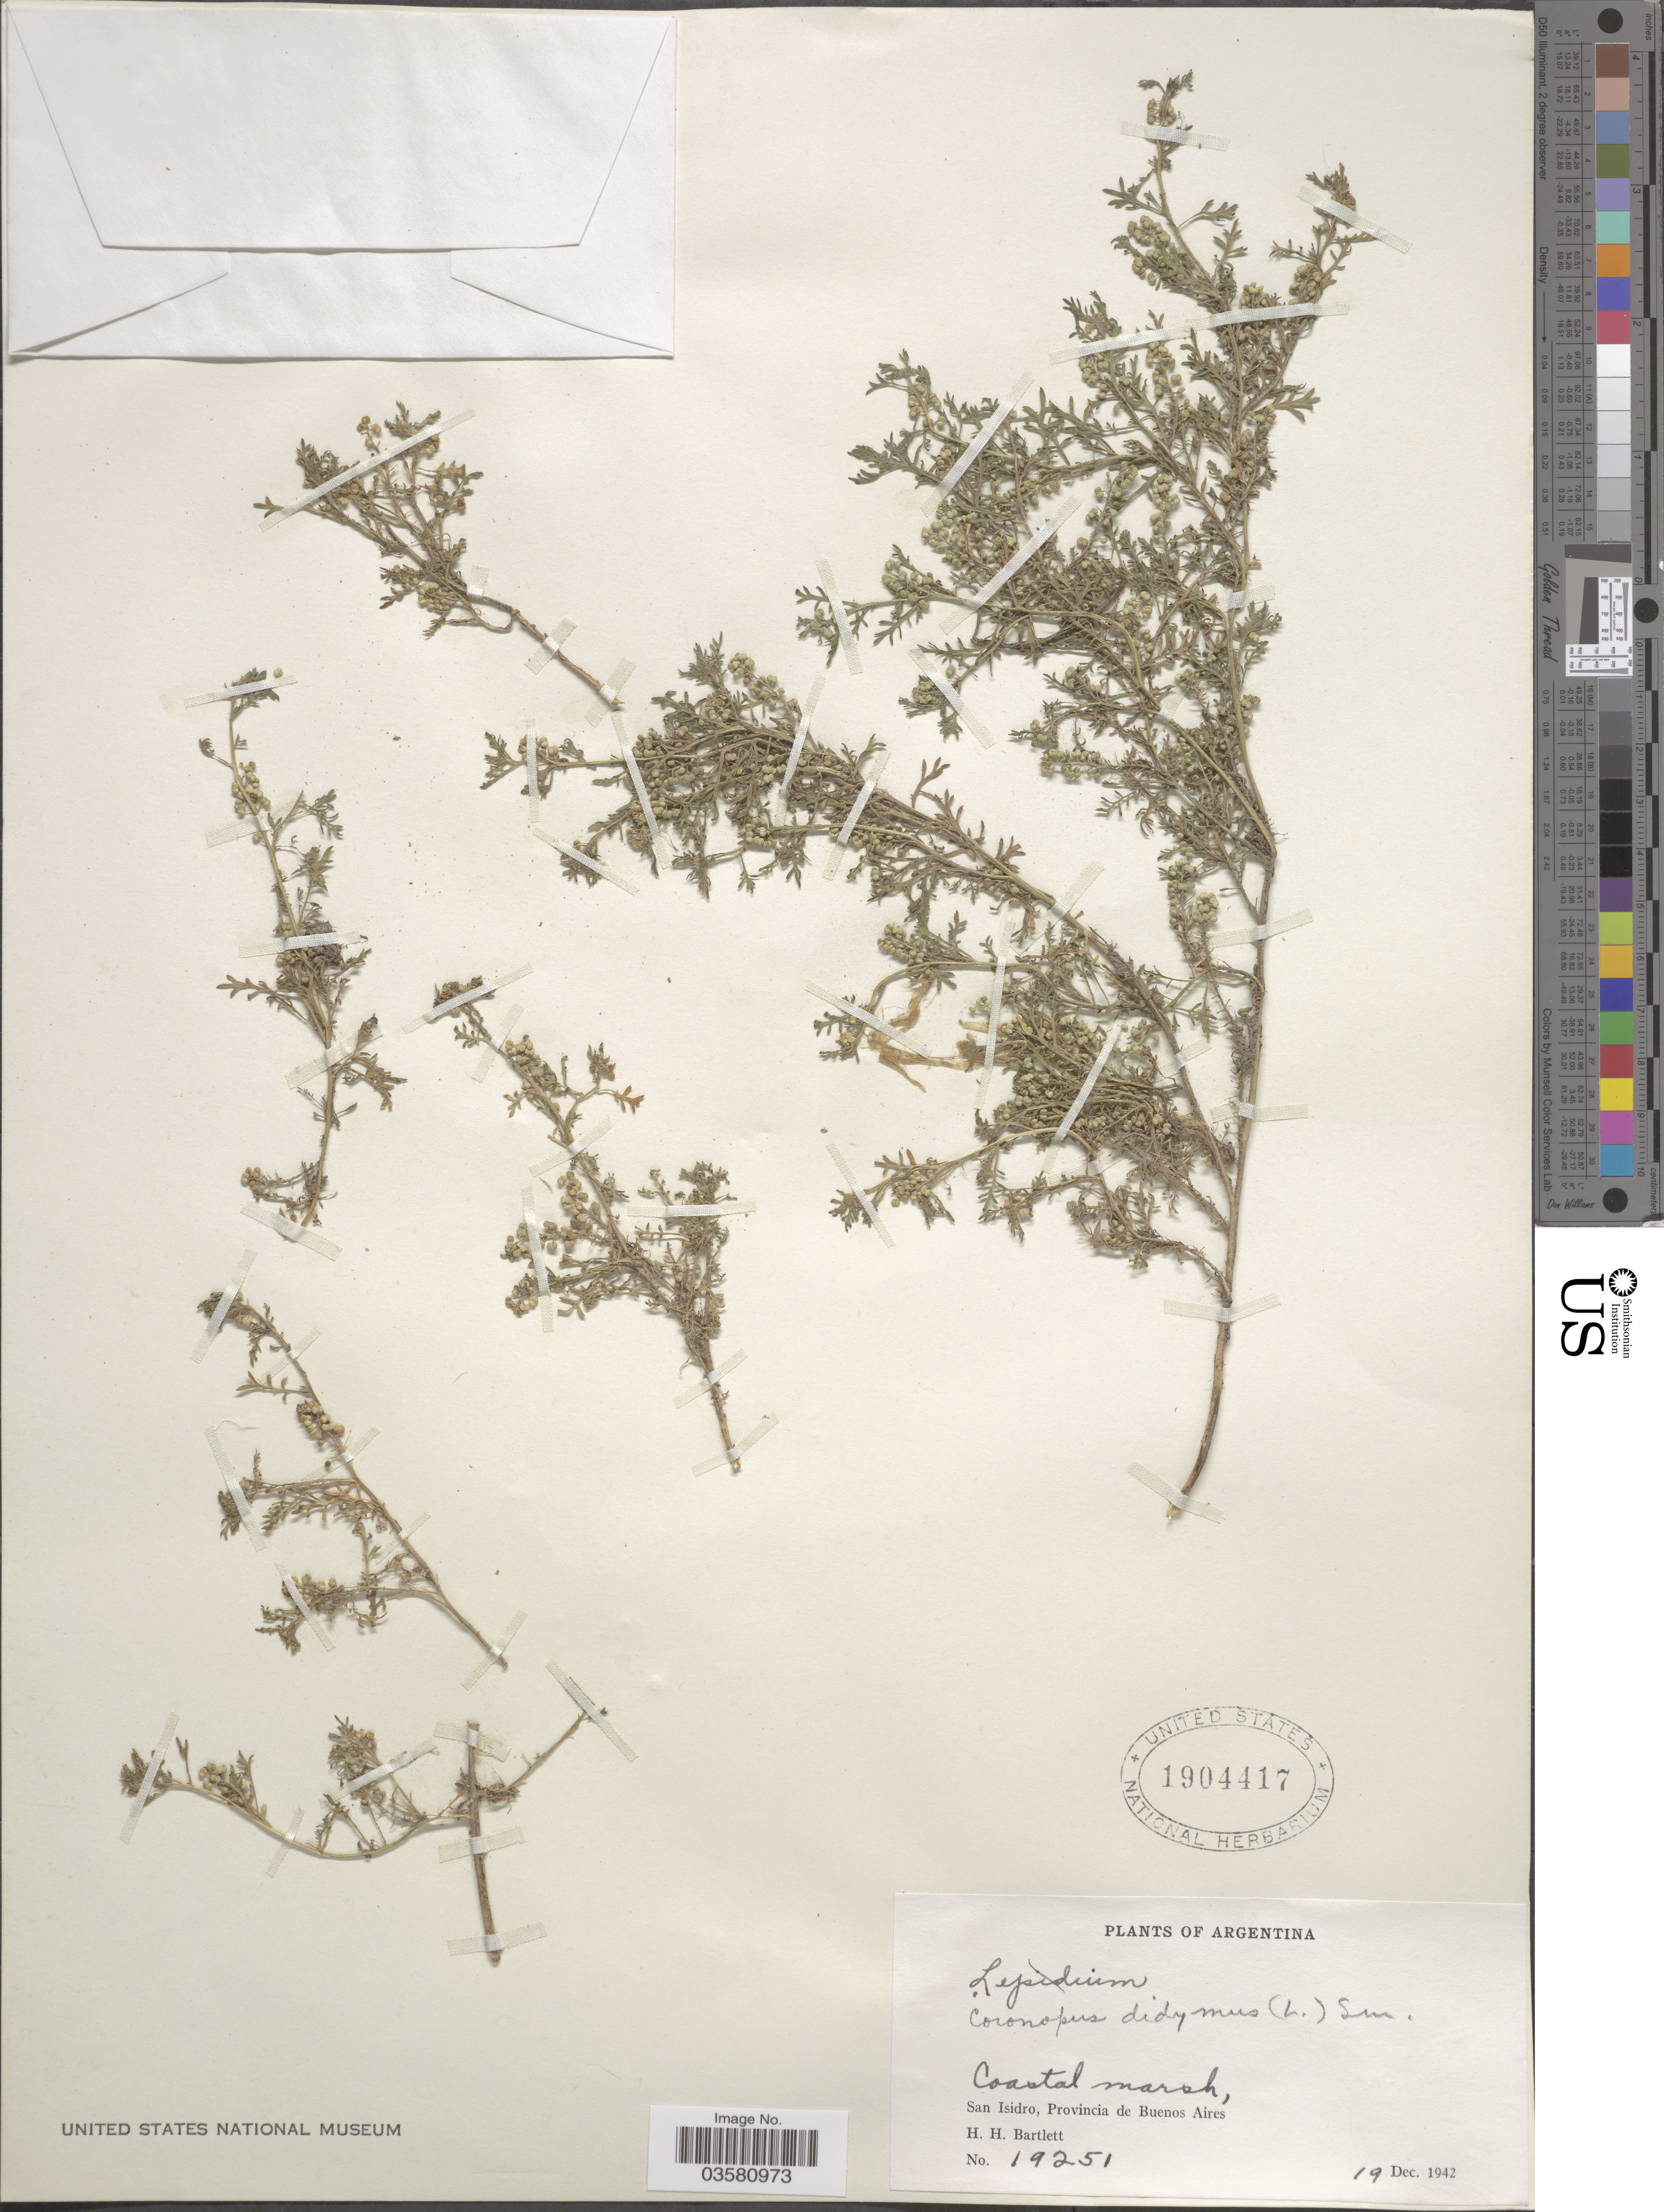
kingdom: Plantae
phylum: Tracheophyta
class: Magnoliopsida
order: Brassicales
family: Brassicaceae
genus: Lepidium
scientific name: Lepidium didymum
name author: L.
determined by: Strong, M. T., (US), Smithsonian Institution - National Museum of Natural History (UNITED STATES)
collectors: H. H. Bartlett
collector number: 19251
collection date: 1942-12-19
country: Argentina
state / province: Buenos Aires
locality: Coastal marsh, San Isidro.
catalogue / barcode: US 1904417